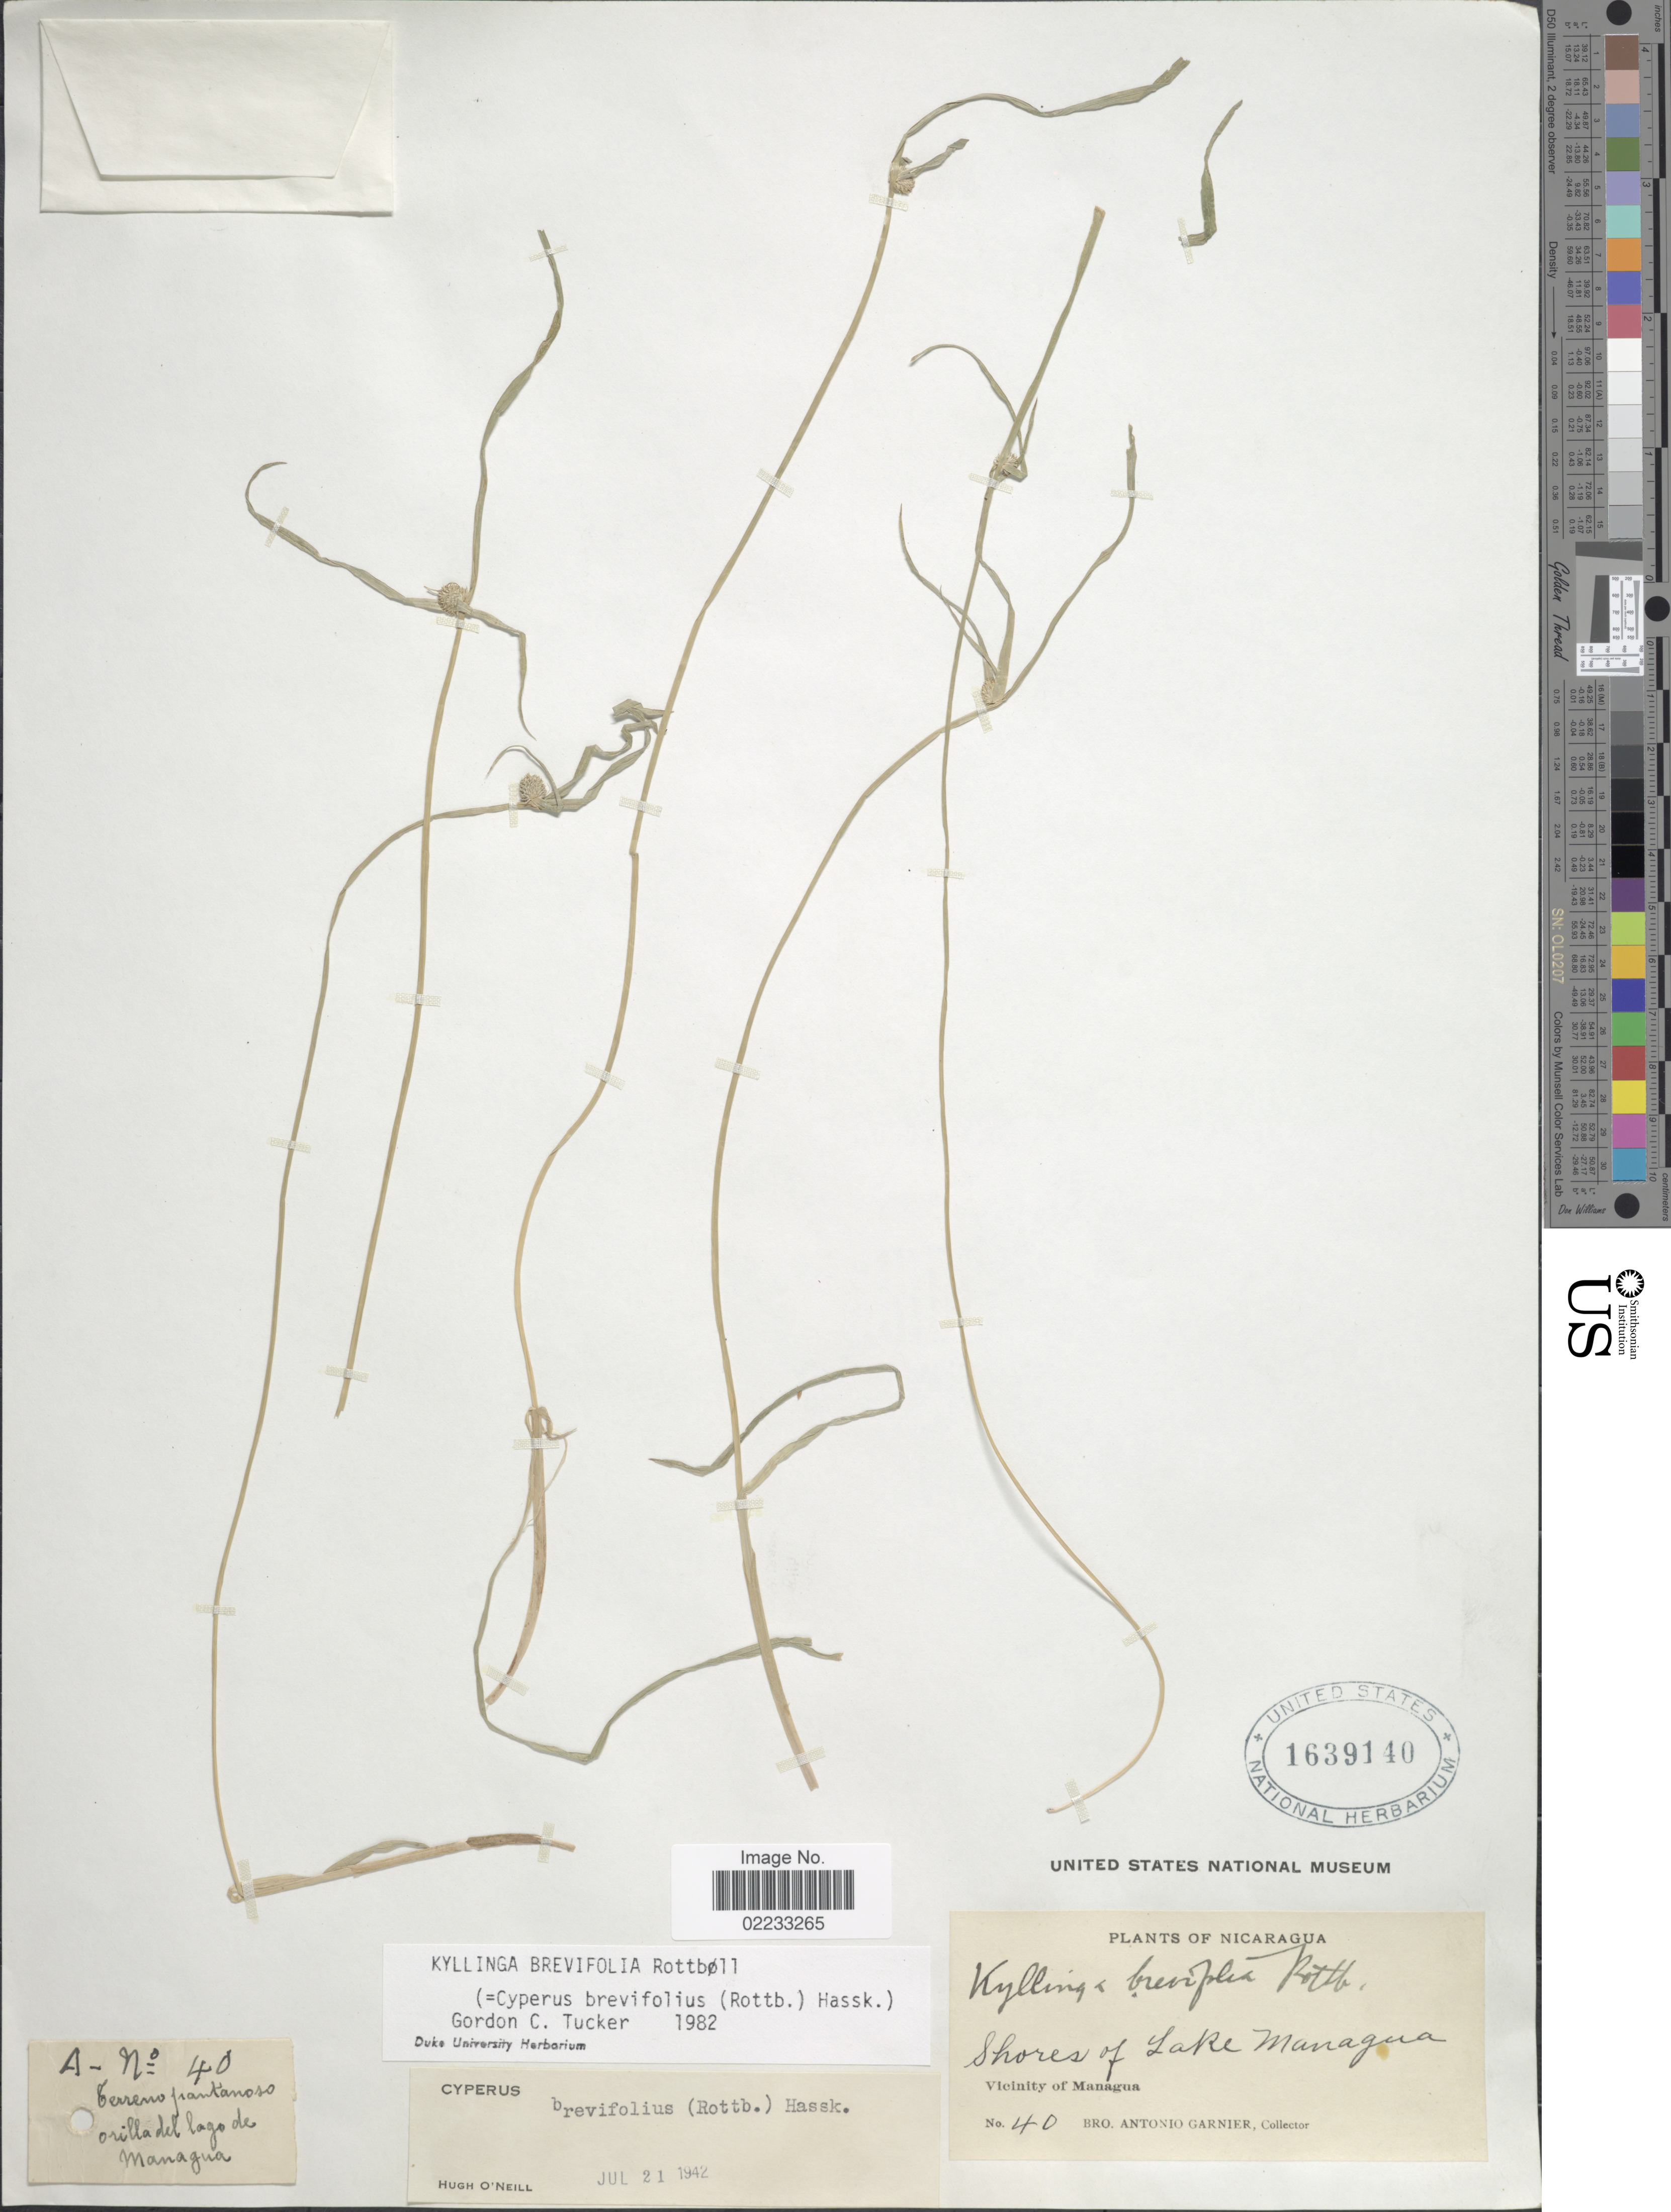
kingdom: Plantae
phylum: Tracheophyta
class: Liliopsida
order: Poales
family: Cyperaceae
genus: Cyperus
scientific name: Cyperus brevifolius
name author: (Rottb.) Hassk.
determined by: Strong, M. T., (US), Smithsonian Institution - National Museum of Natural History (UNITED STATES)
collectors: Bro. A. Garnier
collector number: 40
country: Nicaragua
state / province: Managua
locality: Shores of Lake Managua, terreno pantanoso orilla del lago de Managua, Vicinity of Managua.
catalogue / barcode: US 1639140